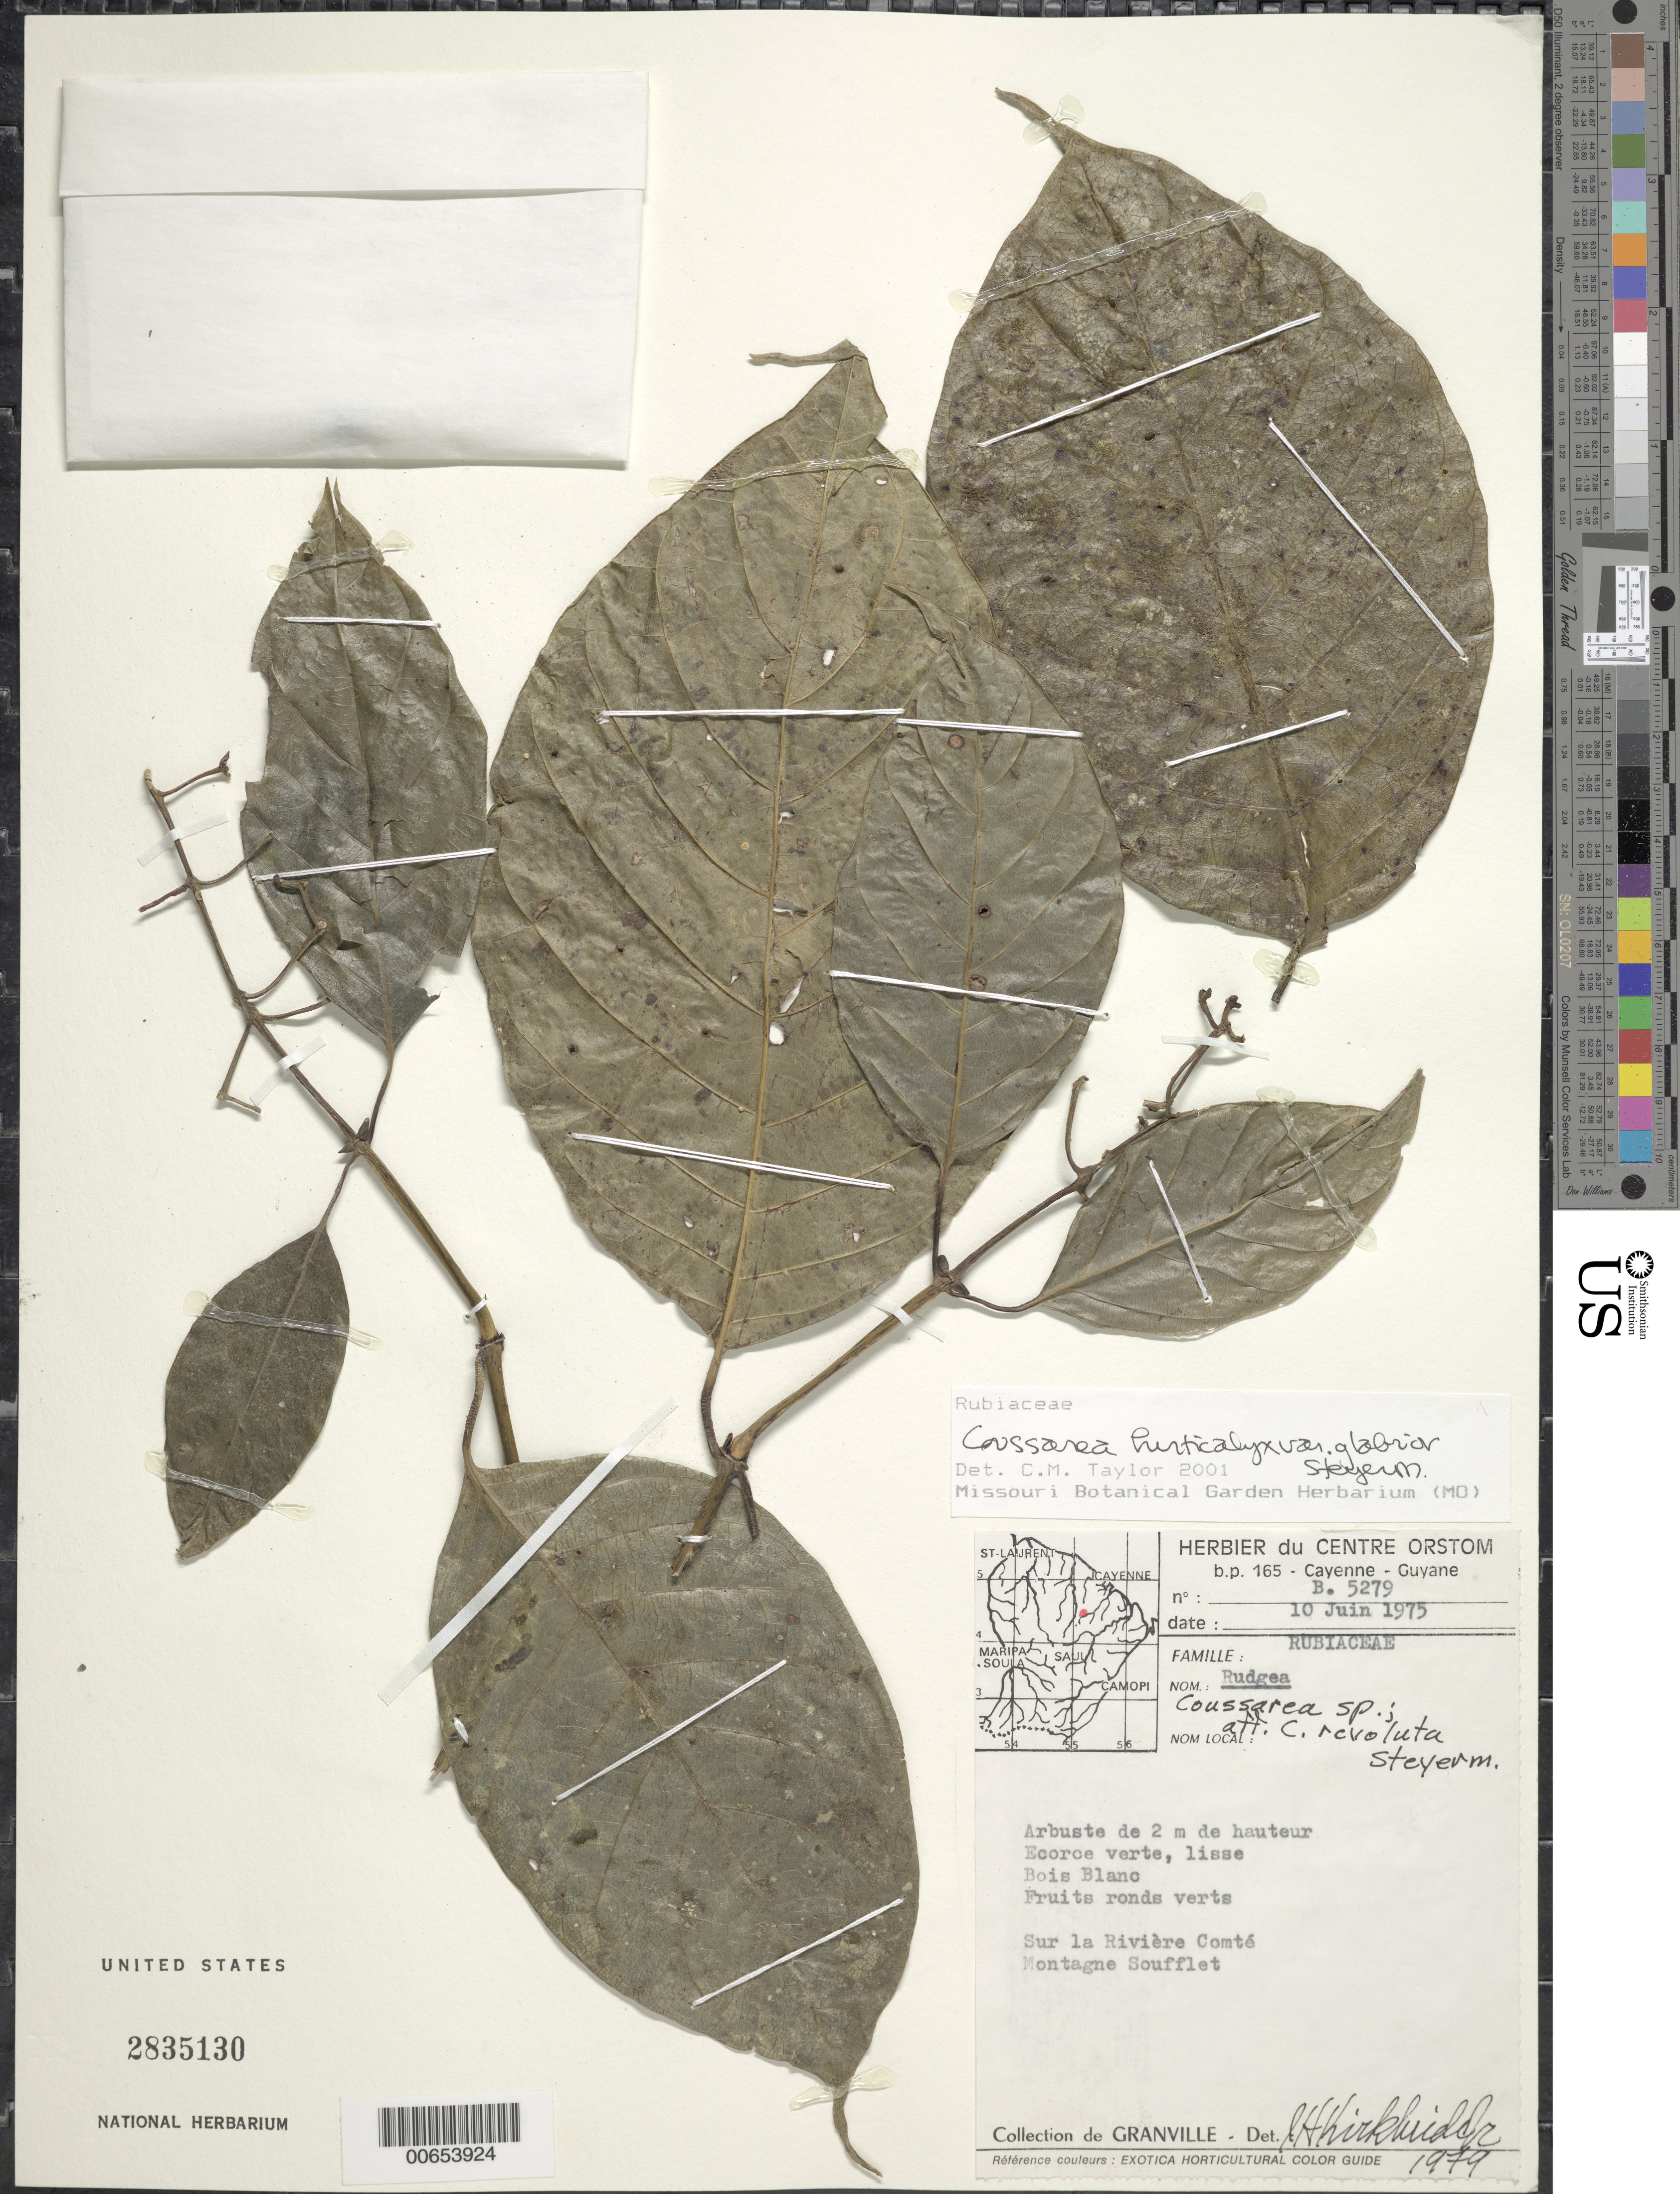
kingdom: Plantae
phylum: Tracheophyta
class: Magnoliopsida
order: Gentianales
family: Rubiaceae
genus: Coussarea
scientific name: Coussarea hirticalyx var. glabrior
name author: Steyerm.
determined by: Taylor, Charlotte M.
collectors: J.-J. de Granville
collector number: B 5279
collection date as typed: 10-Jun-75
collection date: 1975-06-10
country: French Guiana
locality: Rivière Comté, Montagne Soufflet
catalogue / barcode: US 2835130